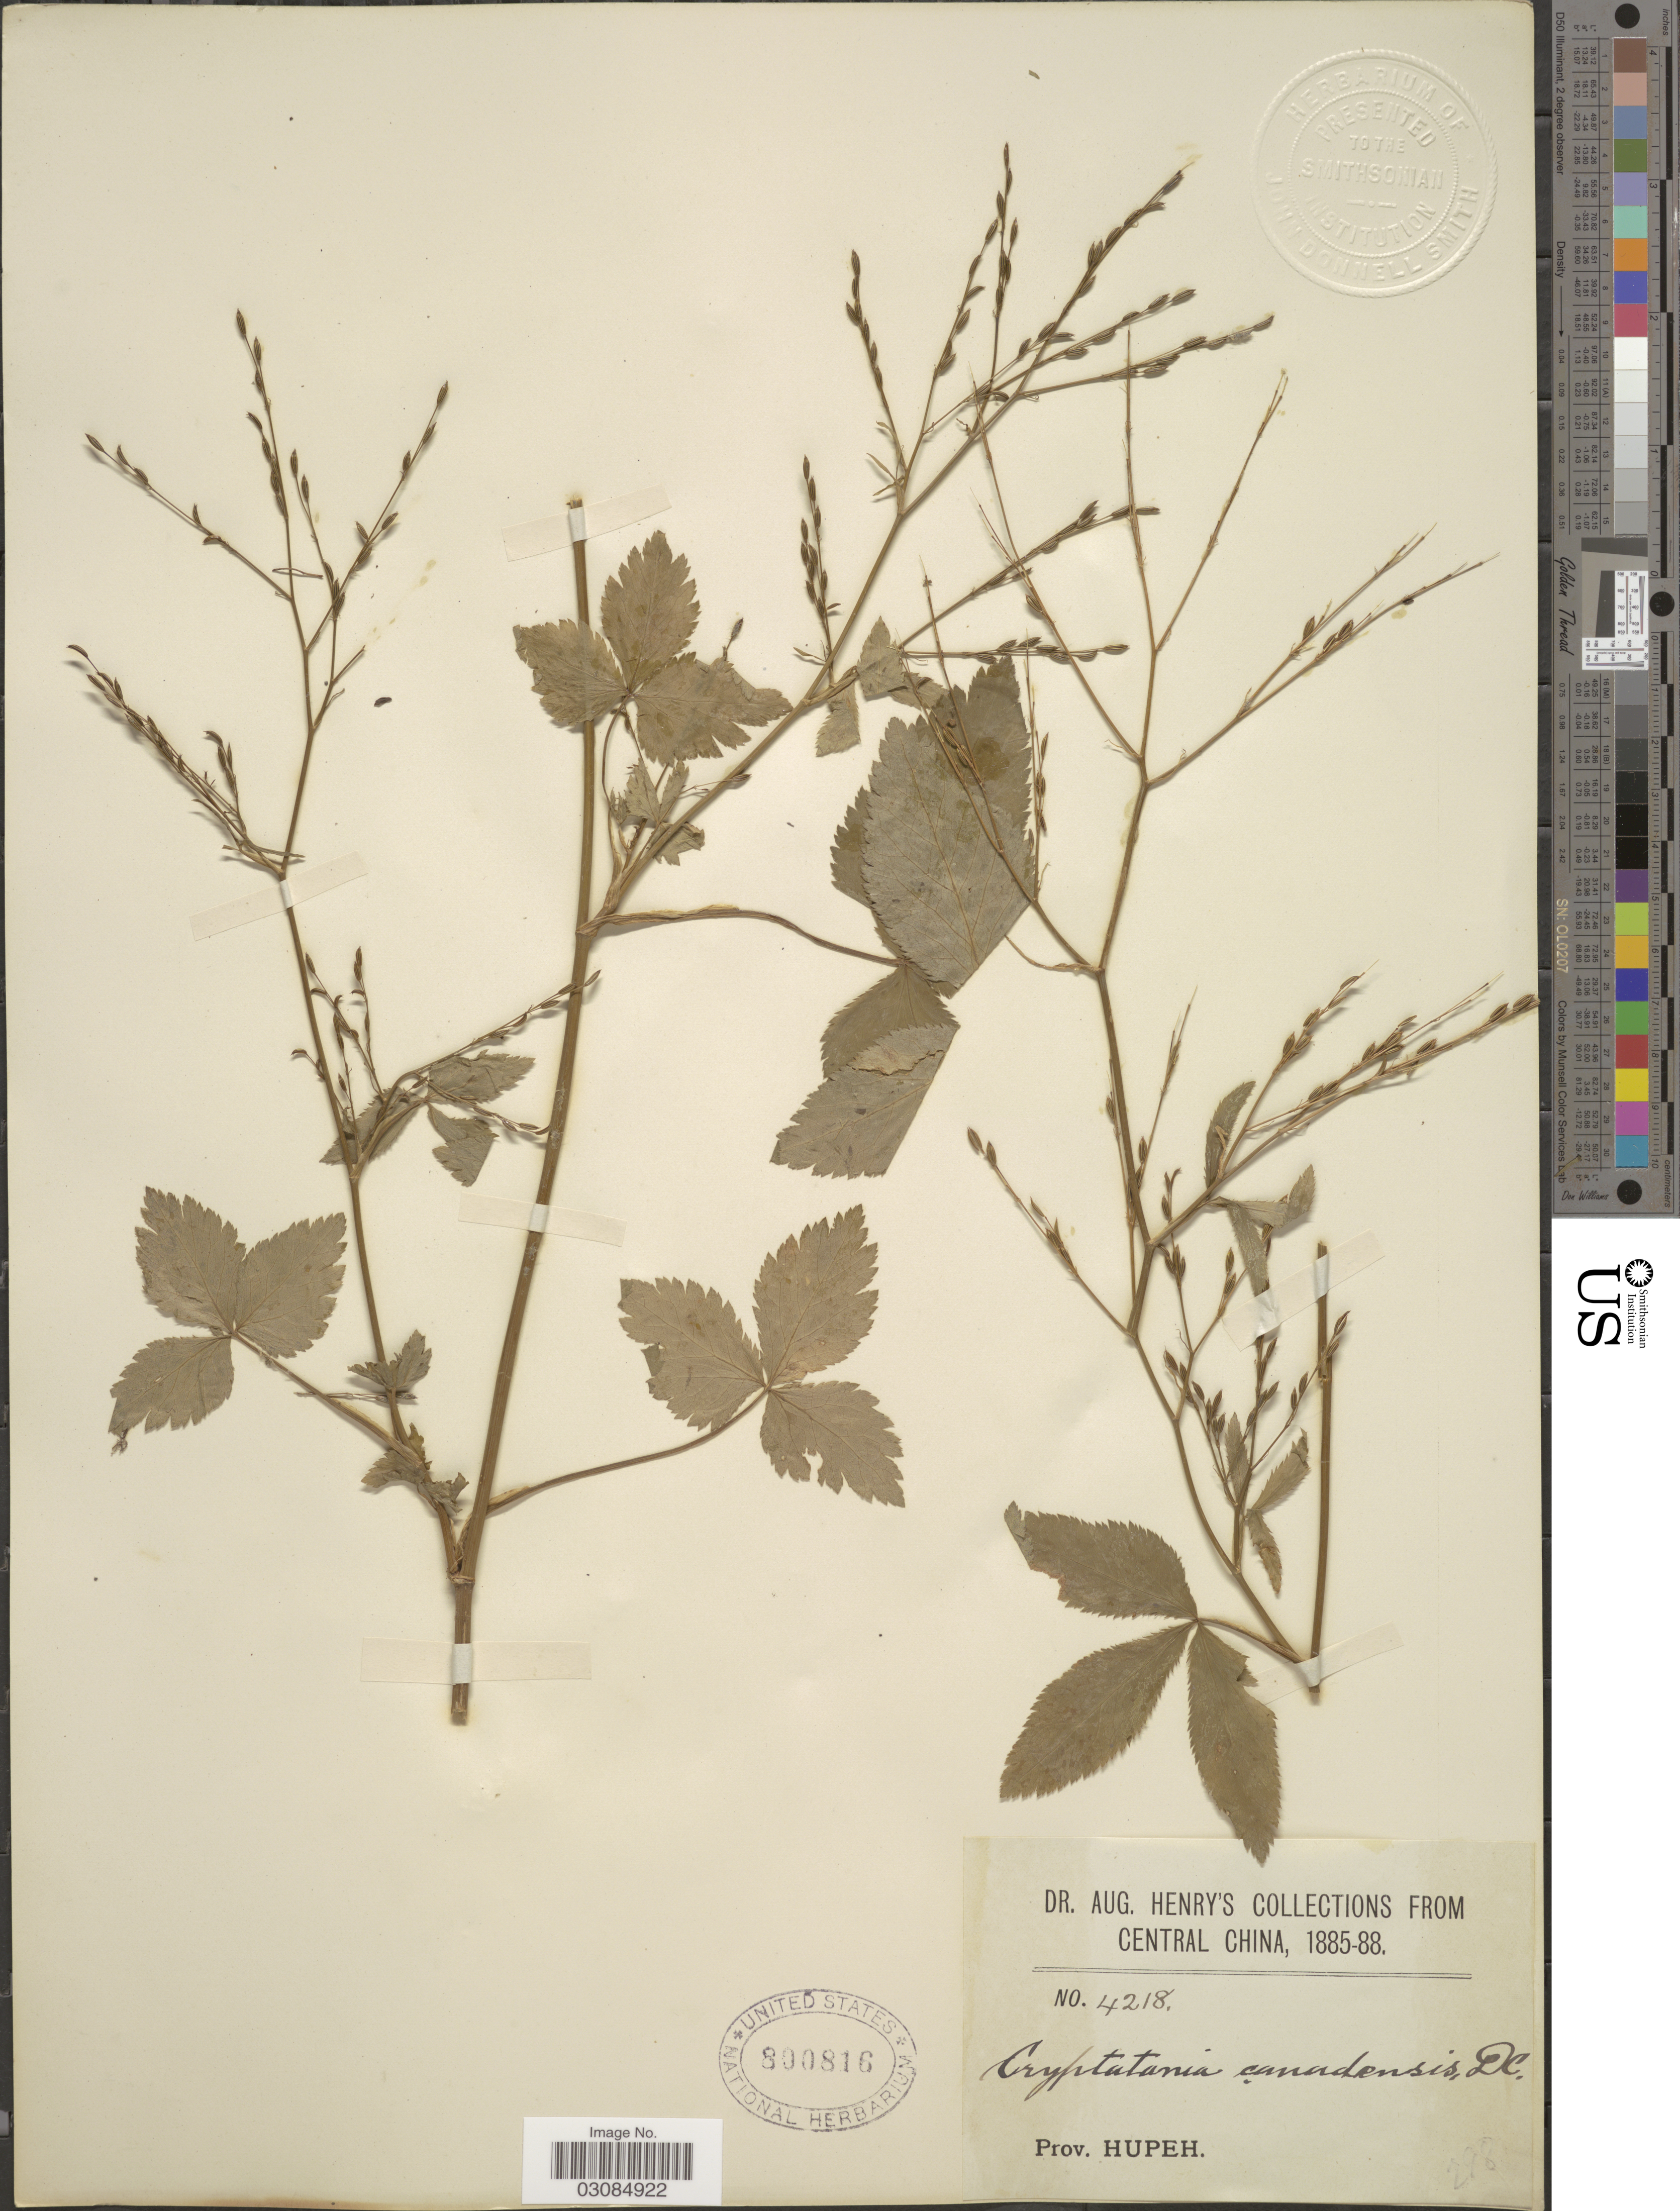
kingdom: Plantae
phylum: Tracheophyta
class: Magnoliopsida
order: Apiales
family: Apiaceae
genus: Cryptotaenia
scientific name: Cryptotaenia canadensis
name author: (L.) DC.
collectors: A. Henry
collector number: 4218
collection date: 1885/1888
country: China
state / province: Hubei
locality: Central China. Prov. Hupeh.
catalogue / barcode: US 800816